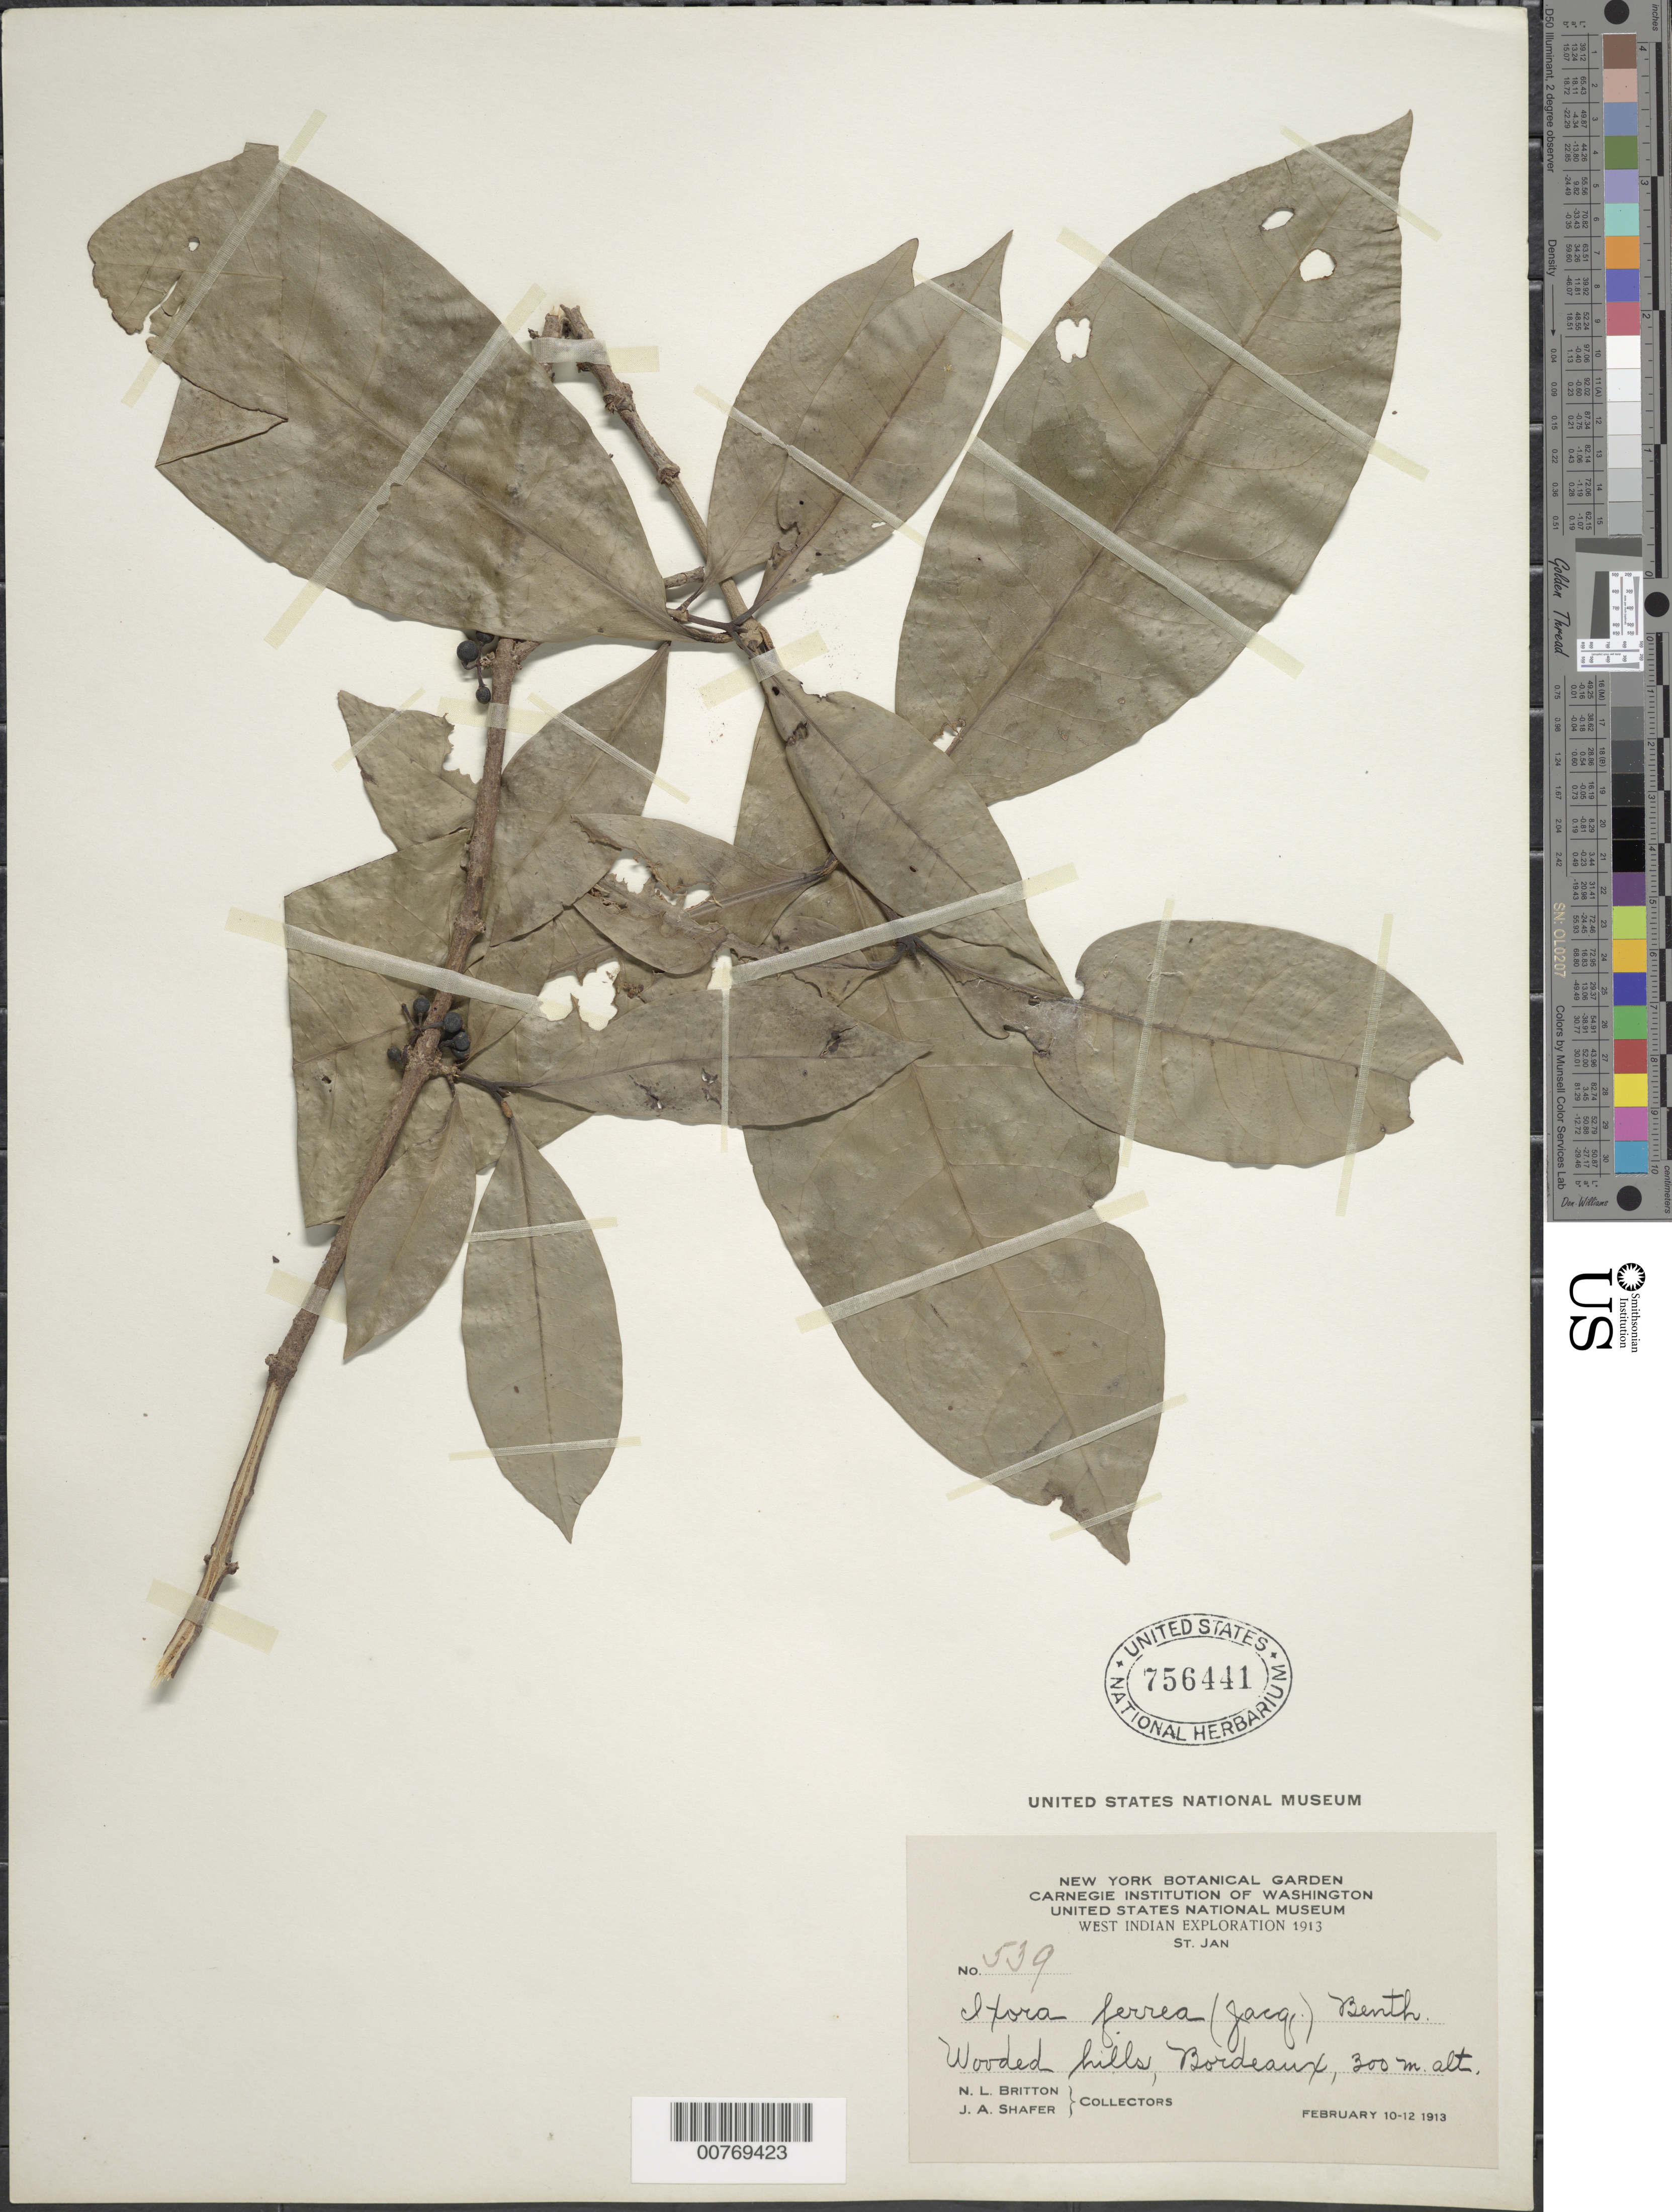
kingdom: Plantae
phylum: Tracheophyta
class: Magnoliopsida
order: Gentianales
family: Rubiaceae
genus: Ixora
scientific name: Ixora ferrea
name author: (Jacq.) Benth.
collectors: N. Britton & J. A. Shafer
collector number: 539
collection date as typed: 10 Feb 1913 to 12 Feb 1913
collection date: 1913-02-10/1913-02-12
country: U.S. Virgin Islands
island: St. John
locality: Wooded hills, Bordeaux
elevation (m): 300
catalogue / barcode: US 756441